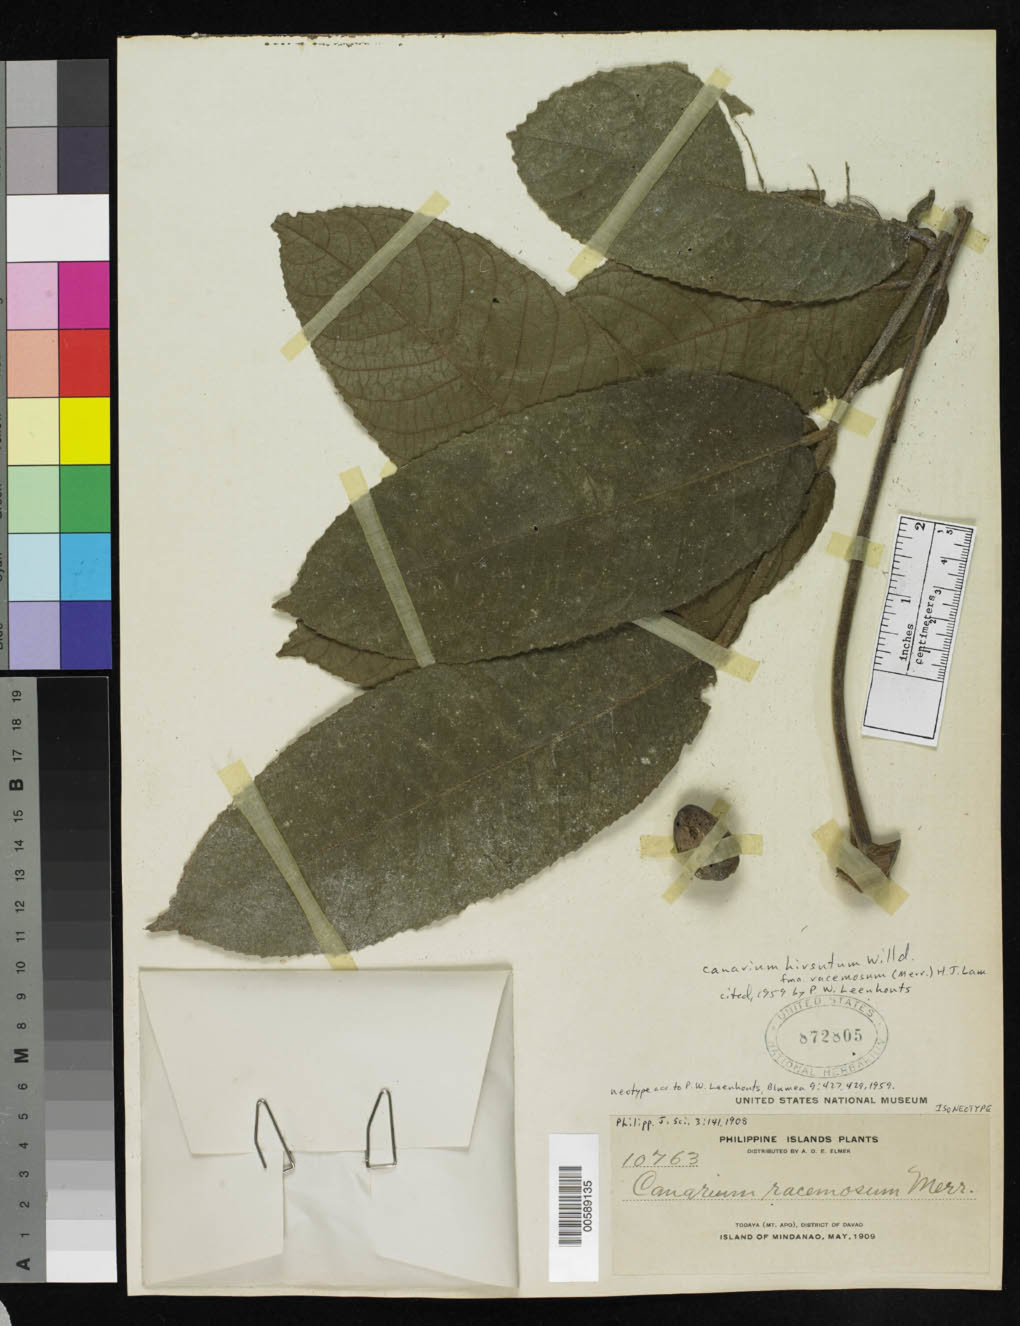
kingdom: Plantae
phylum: Tracheophyta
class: Magnoliopsida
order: Sapindales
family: Burseraceae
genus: Canarium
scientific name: Canarium racemosum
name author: Merr.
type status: Isoneotype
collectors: A. D. E. Elmer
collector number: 10763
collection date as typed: May 1909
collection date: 1909-05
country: Philippines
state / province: Davao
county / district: Davao del Sur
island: Mindanao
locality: Todaya, Mt. Apo.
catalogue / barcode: US 872805